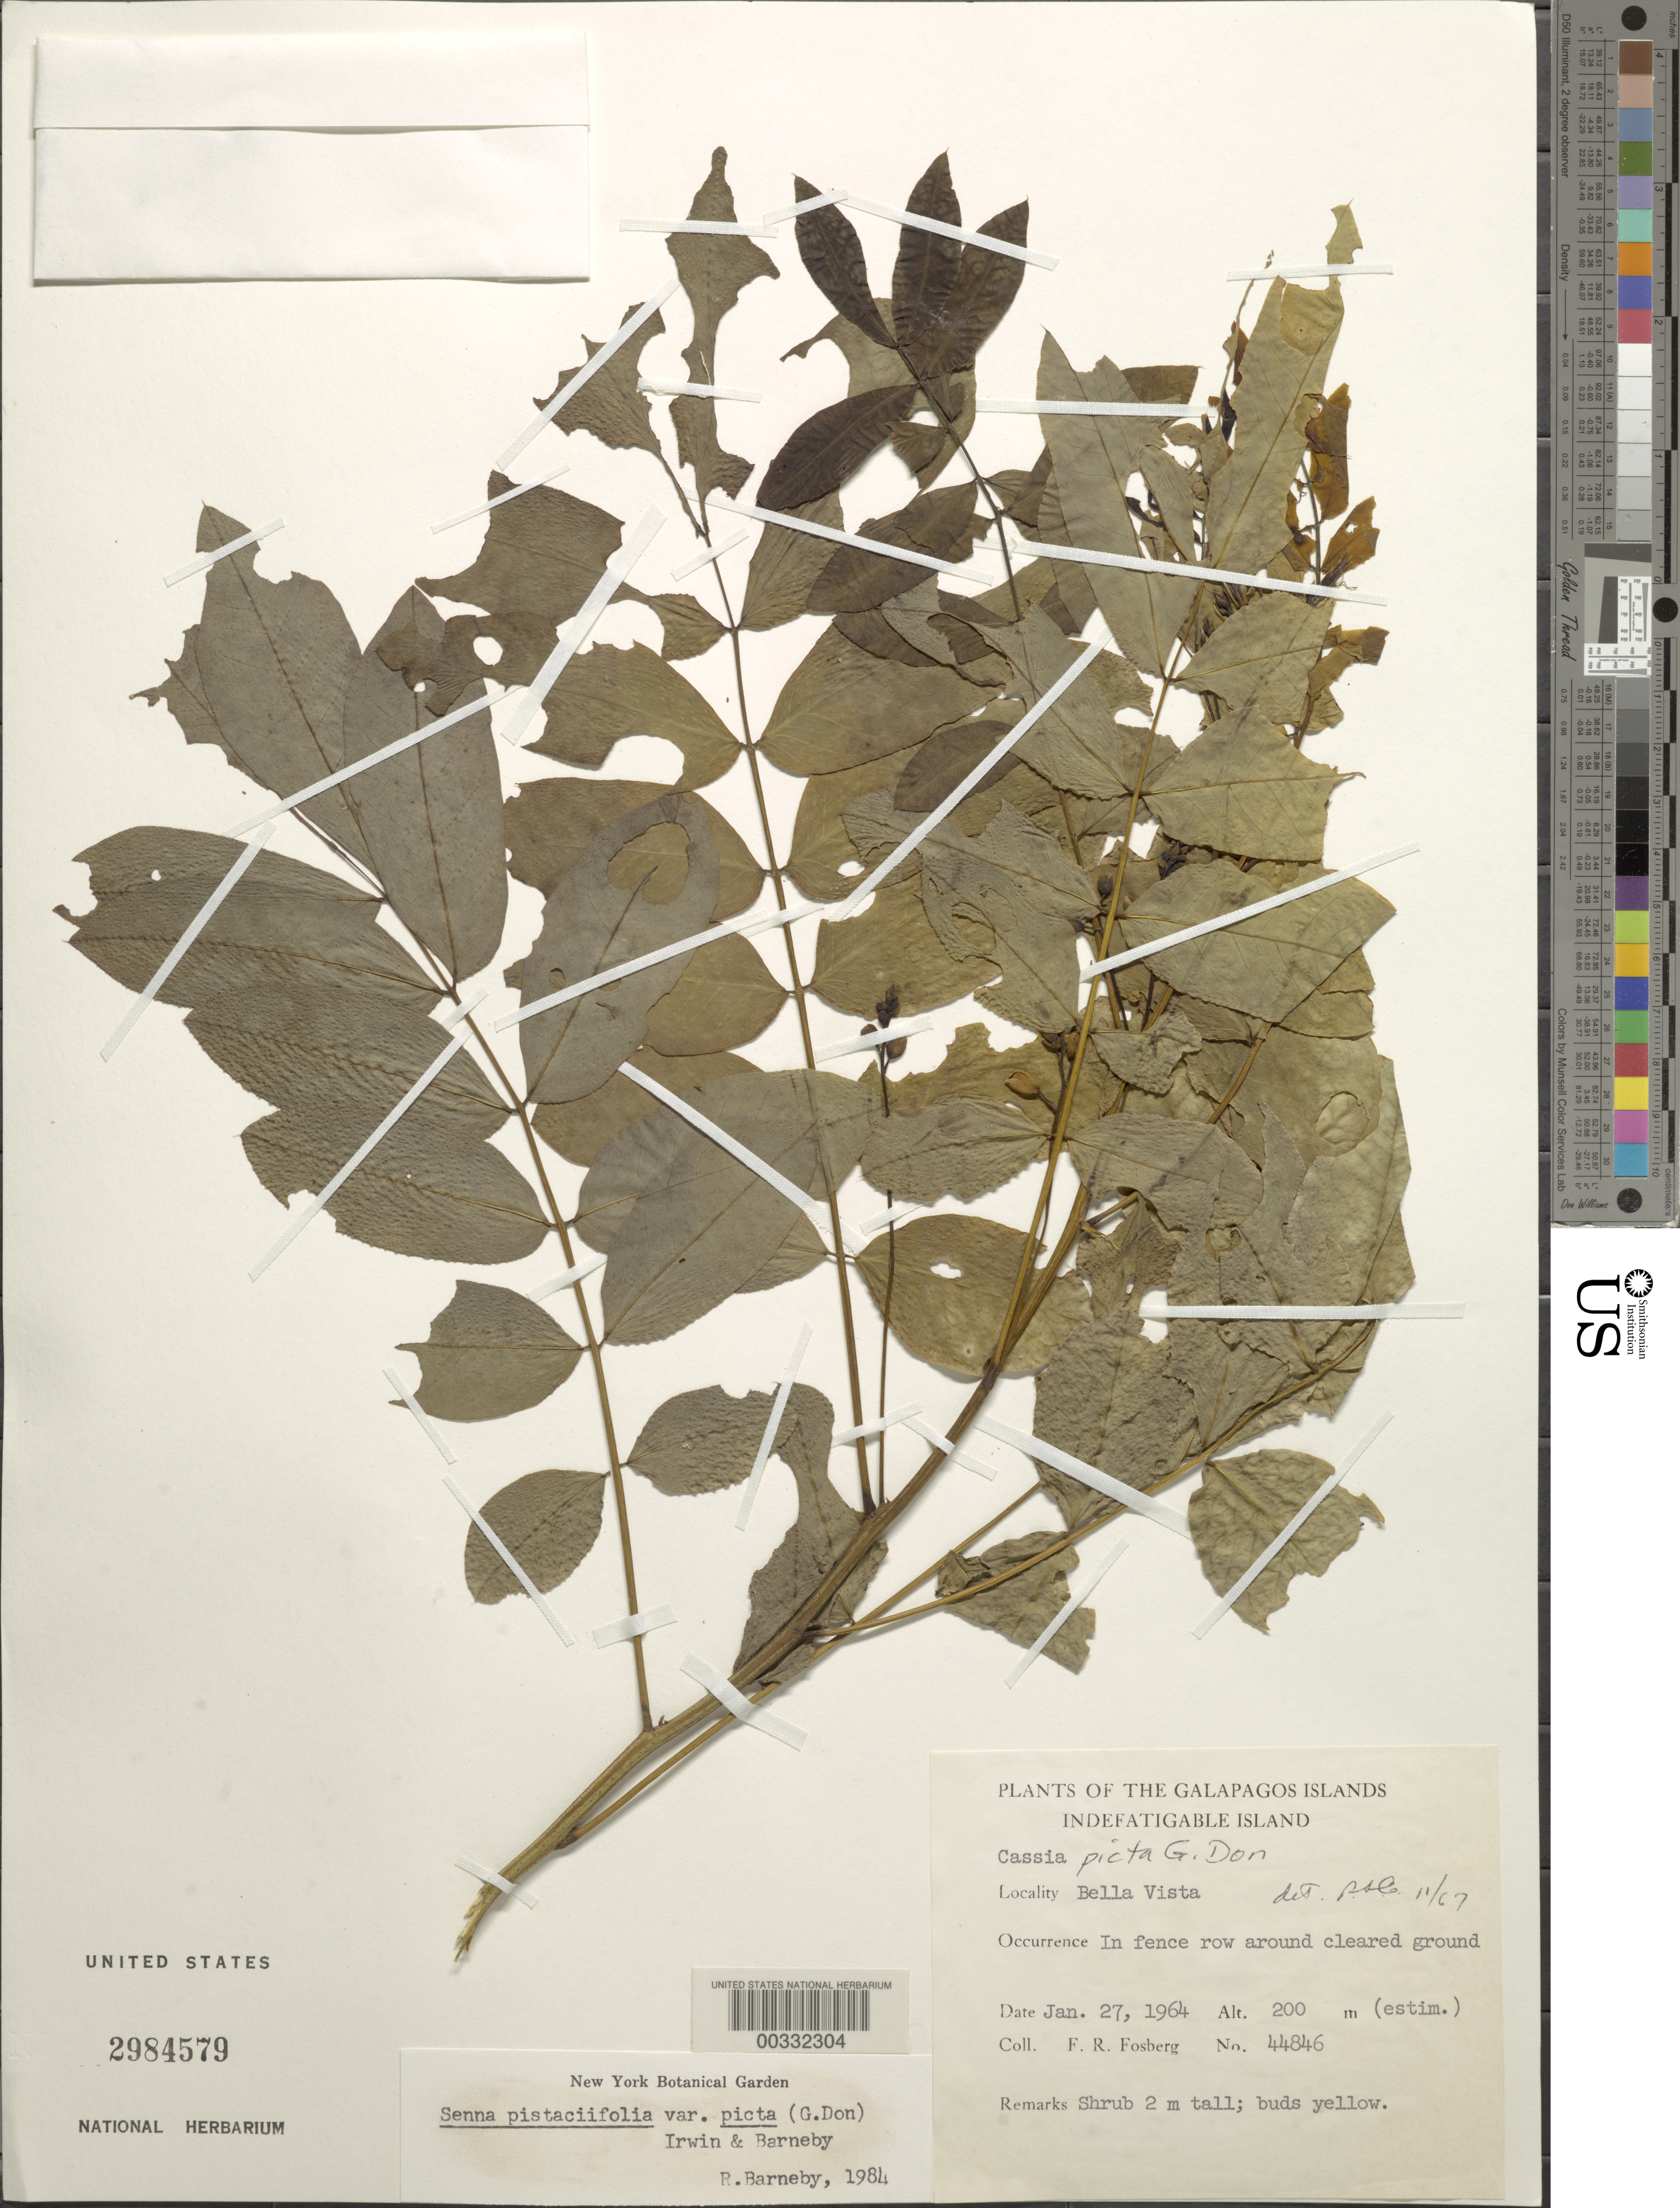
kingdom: Plantae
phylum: Tracheophyta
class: Magnoliopsida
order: Fabales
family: Fabaceae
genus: Senna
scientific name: Senna pistaciifolia var. picta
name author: (G. Don) H.S. Irwin & Barneby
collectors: F. R. Fosberg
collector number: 44846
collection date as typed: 27 Jan 1964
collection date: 1964-01-27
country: Ecuador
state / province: Colón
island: Santa Cruz [Indefatigable, Chaves]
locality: Bella Vista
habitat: In fence row around cleared ground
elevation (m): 200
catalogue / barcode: US 2984579